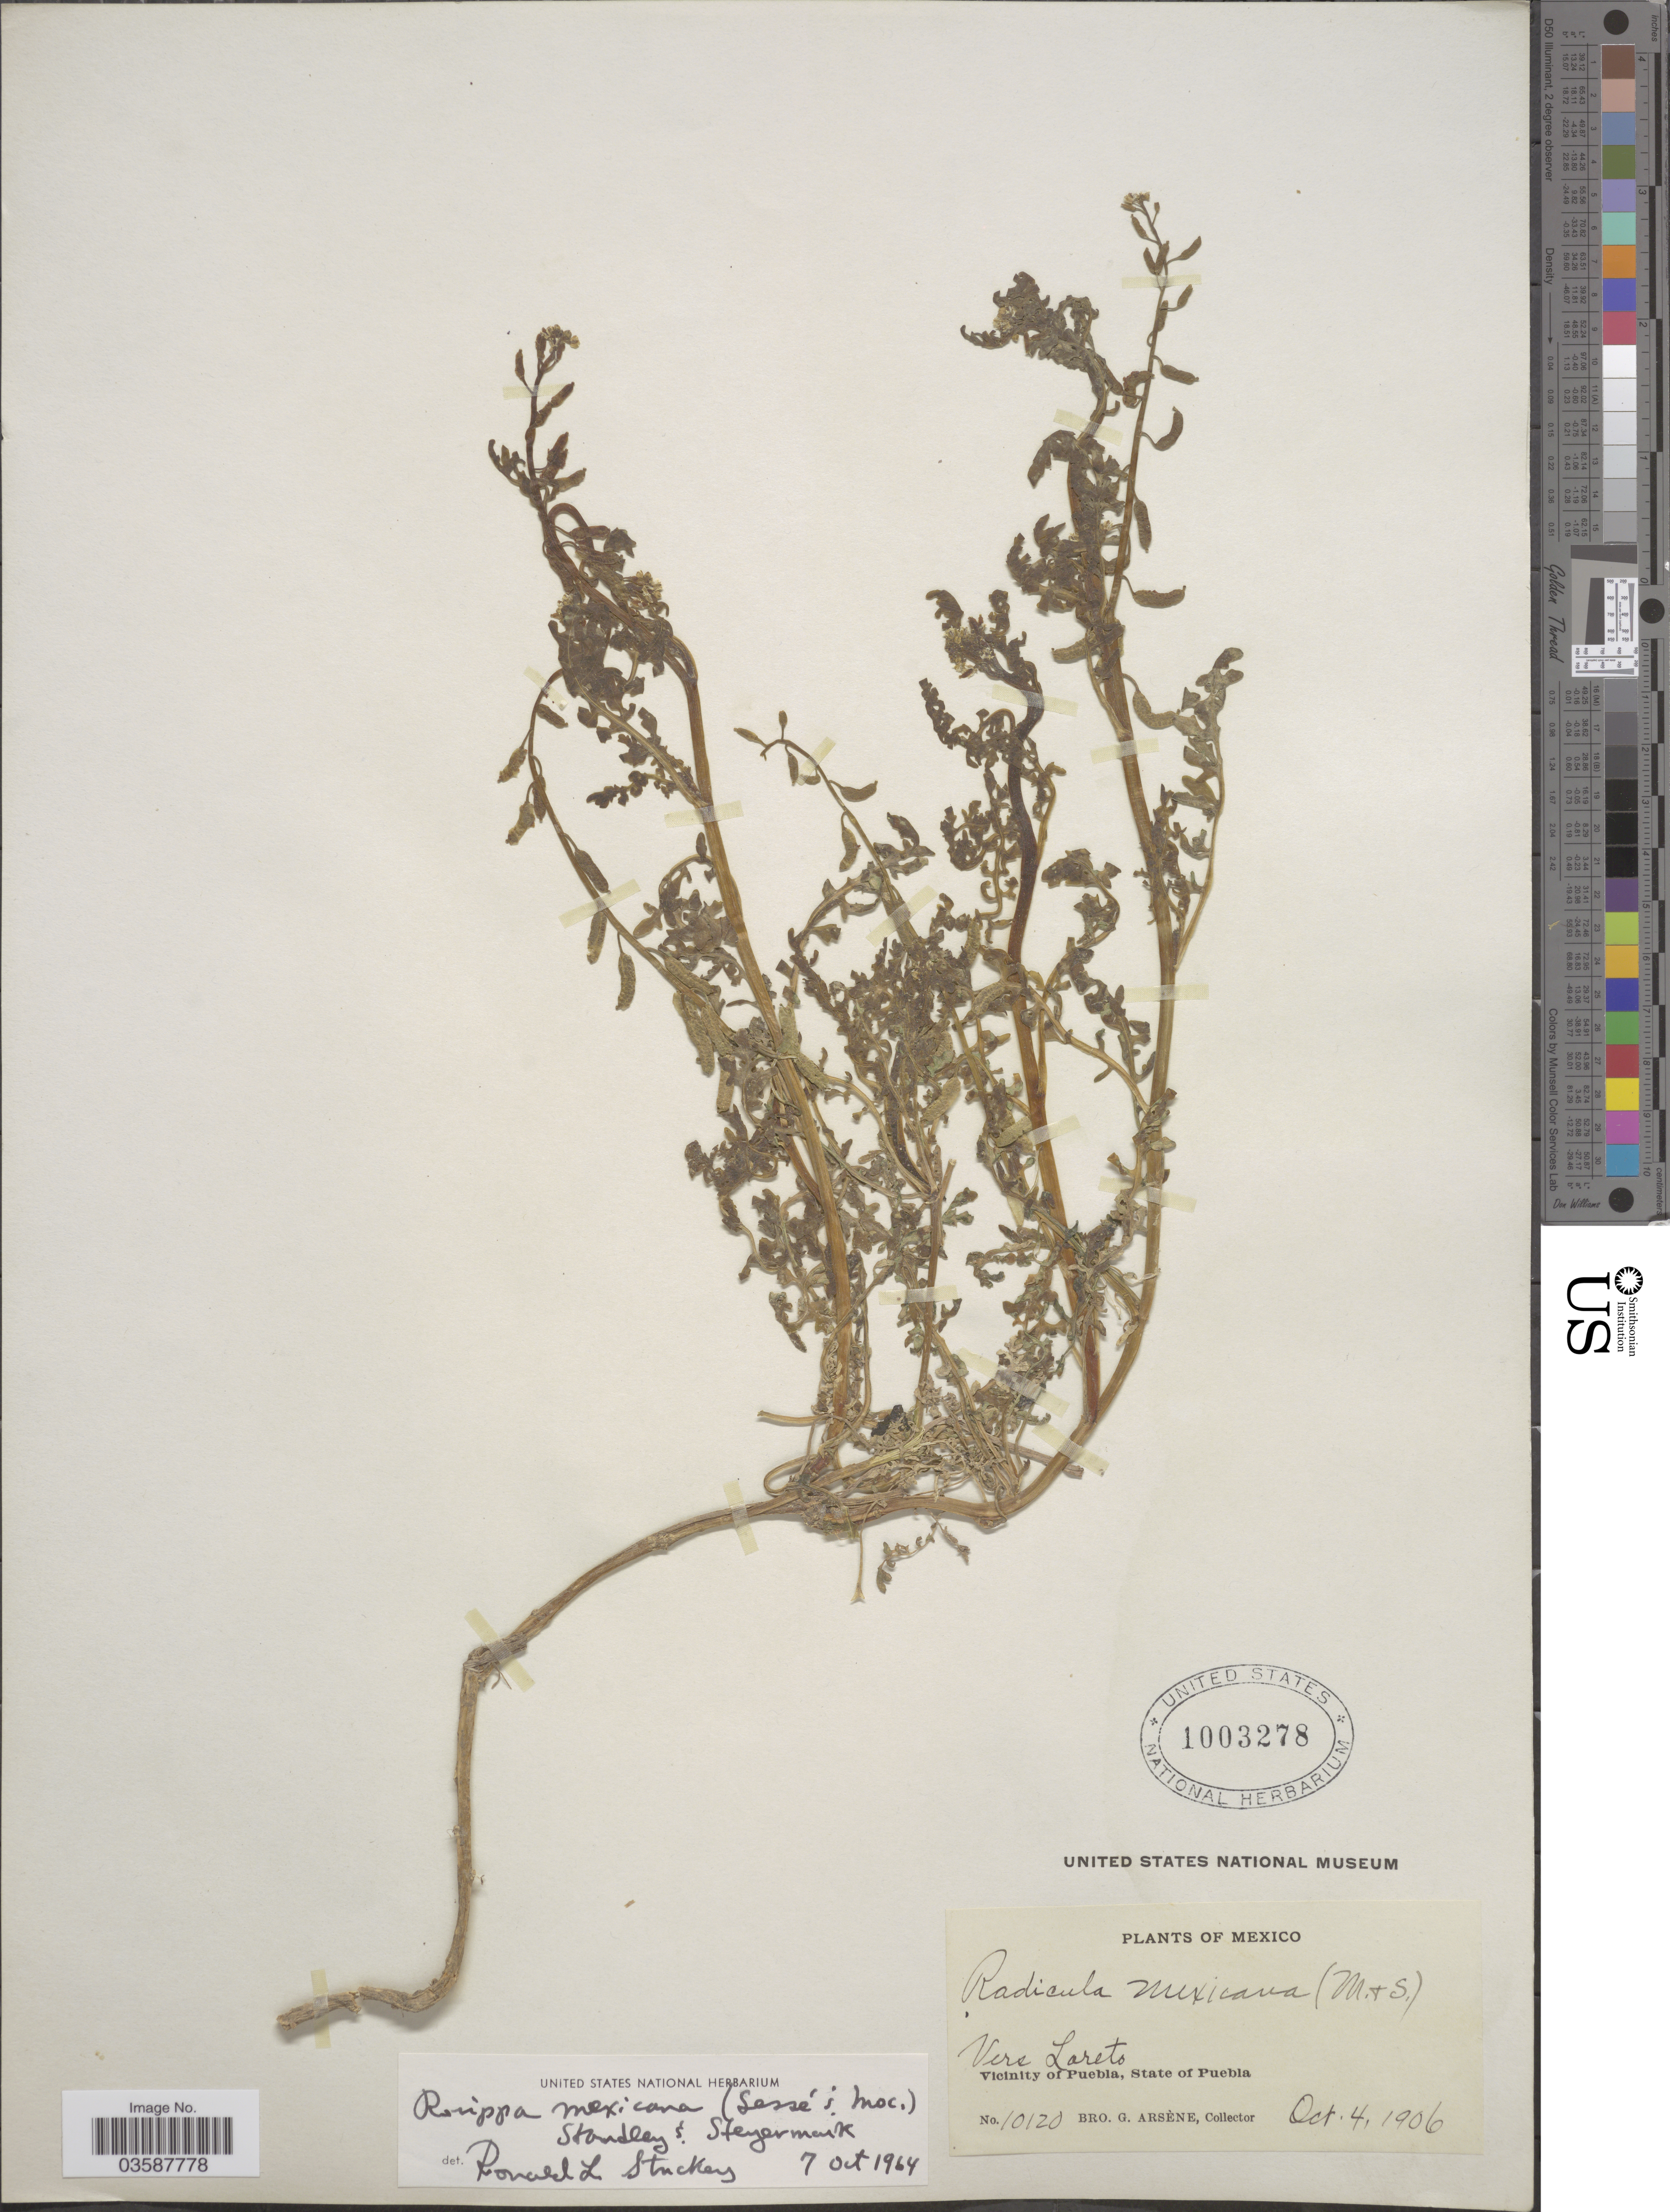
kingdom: Plantae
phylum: Tracheophyta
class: Magnoliopsida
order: Brassicales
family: Brassicaceae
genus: Rorippa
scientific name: Rorippa mexicana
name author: (Moc.) Standl. & Steyerm.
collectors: Bro. G. Arsène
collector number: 10120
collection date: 1906-10-04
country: Mexico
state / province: Puebla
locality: Vers Loreto, Vicinity of Puebla.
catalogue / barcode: US 1003278